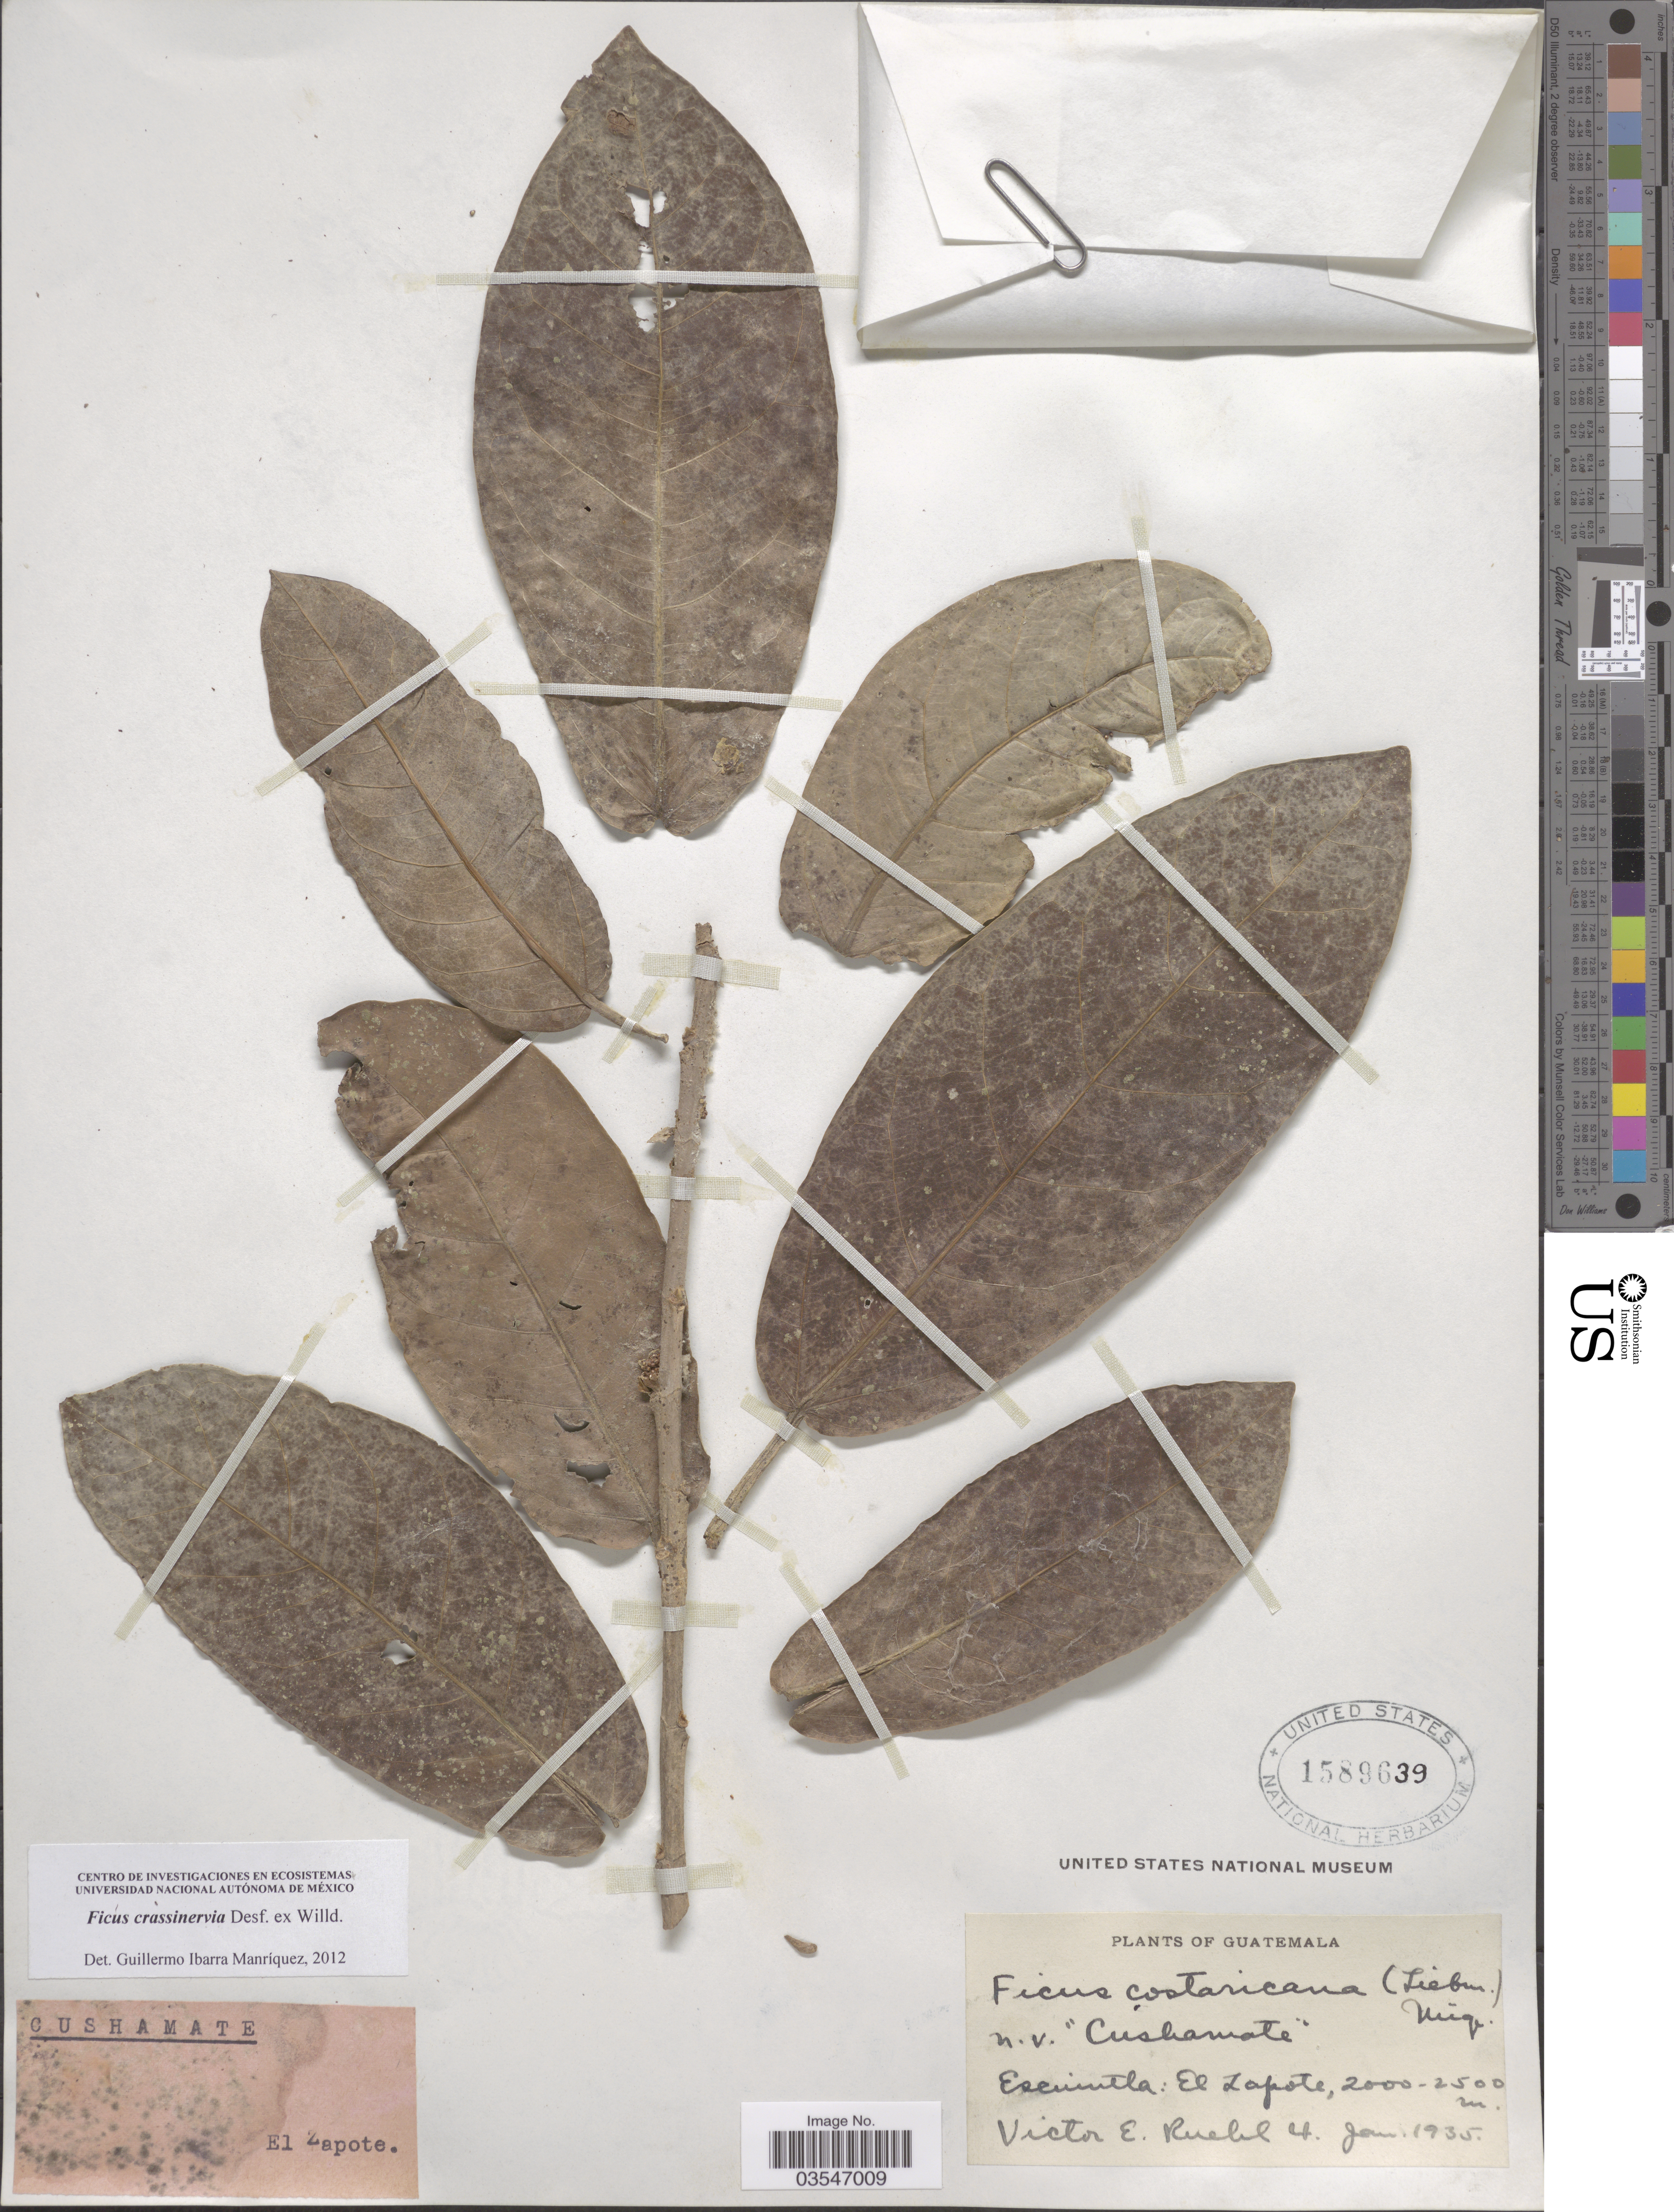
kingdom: Plantae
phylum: Tracheophyta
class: Magnoliopsida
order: Rosales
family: Moraceae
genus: Ficus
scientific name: Ficus crassinervia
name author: Desf. ex Willd.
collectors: V. Ruehl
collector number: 4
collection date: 1935-01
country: Guatemala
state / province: Escuintla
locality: El Zapote.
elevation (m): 2000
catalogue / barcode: US 1589639